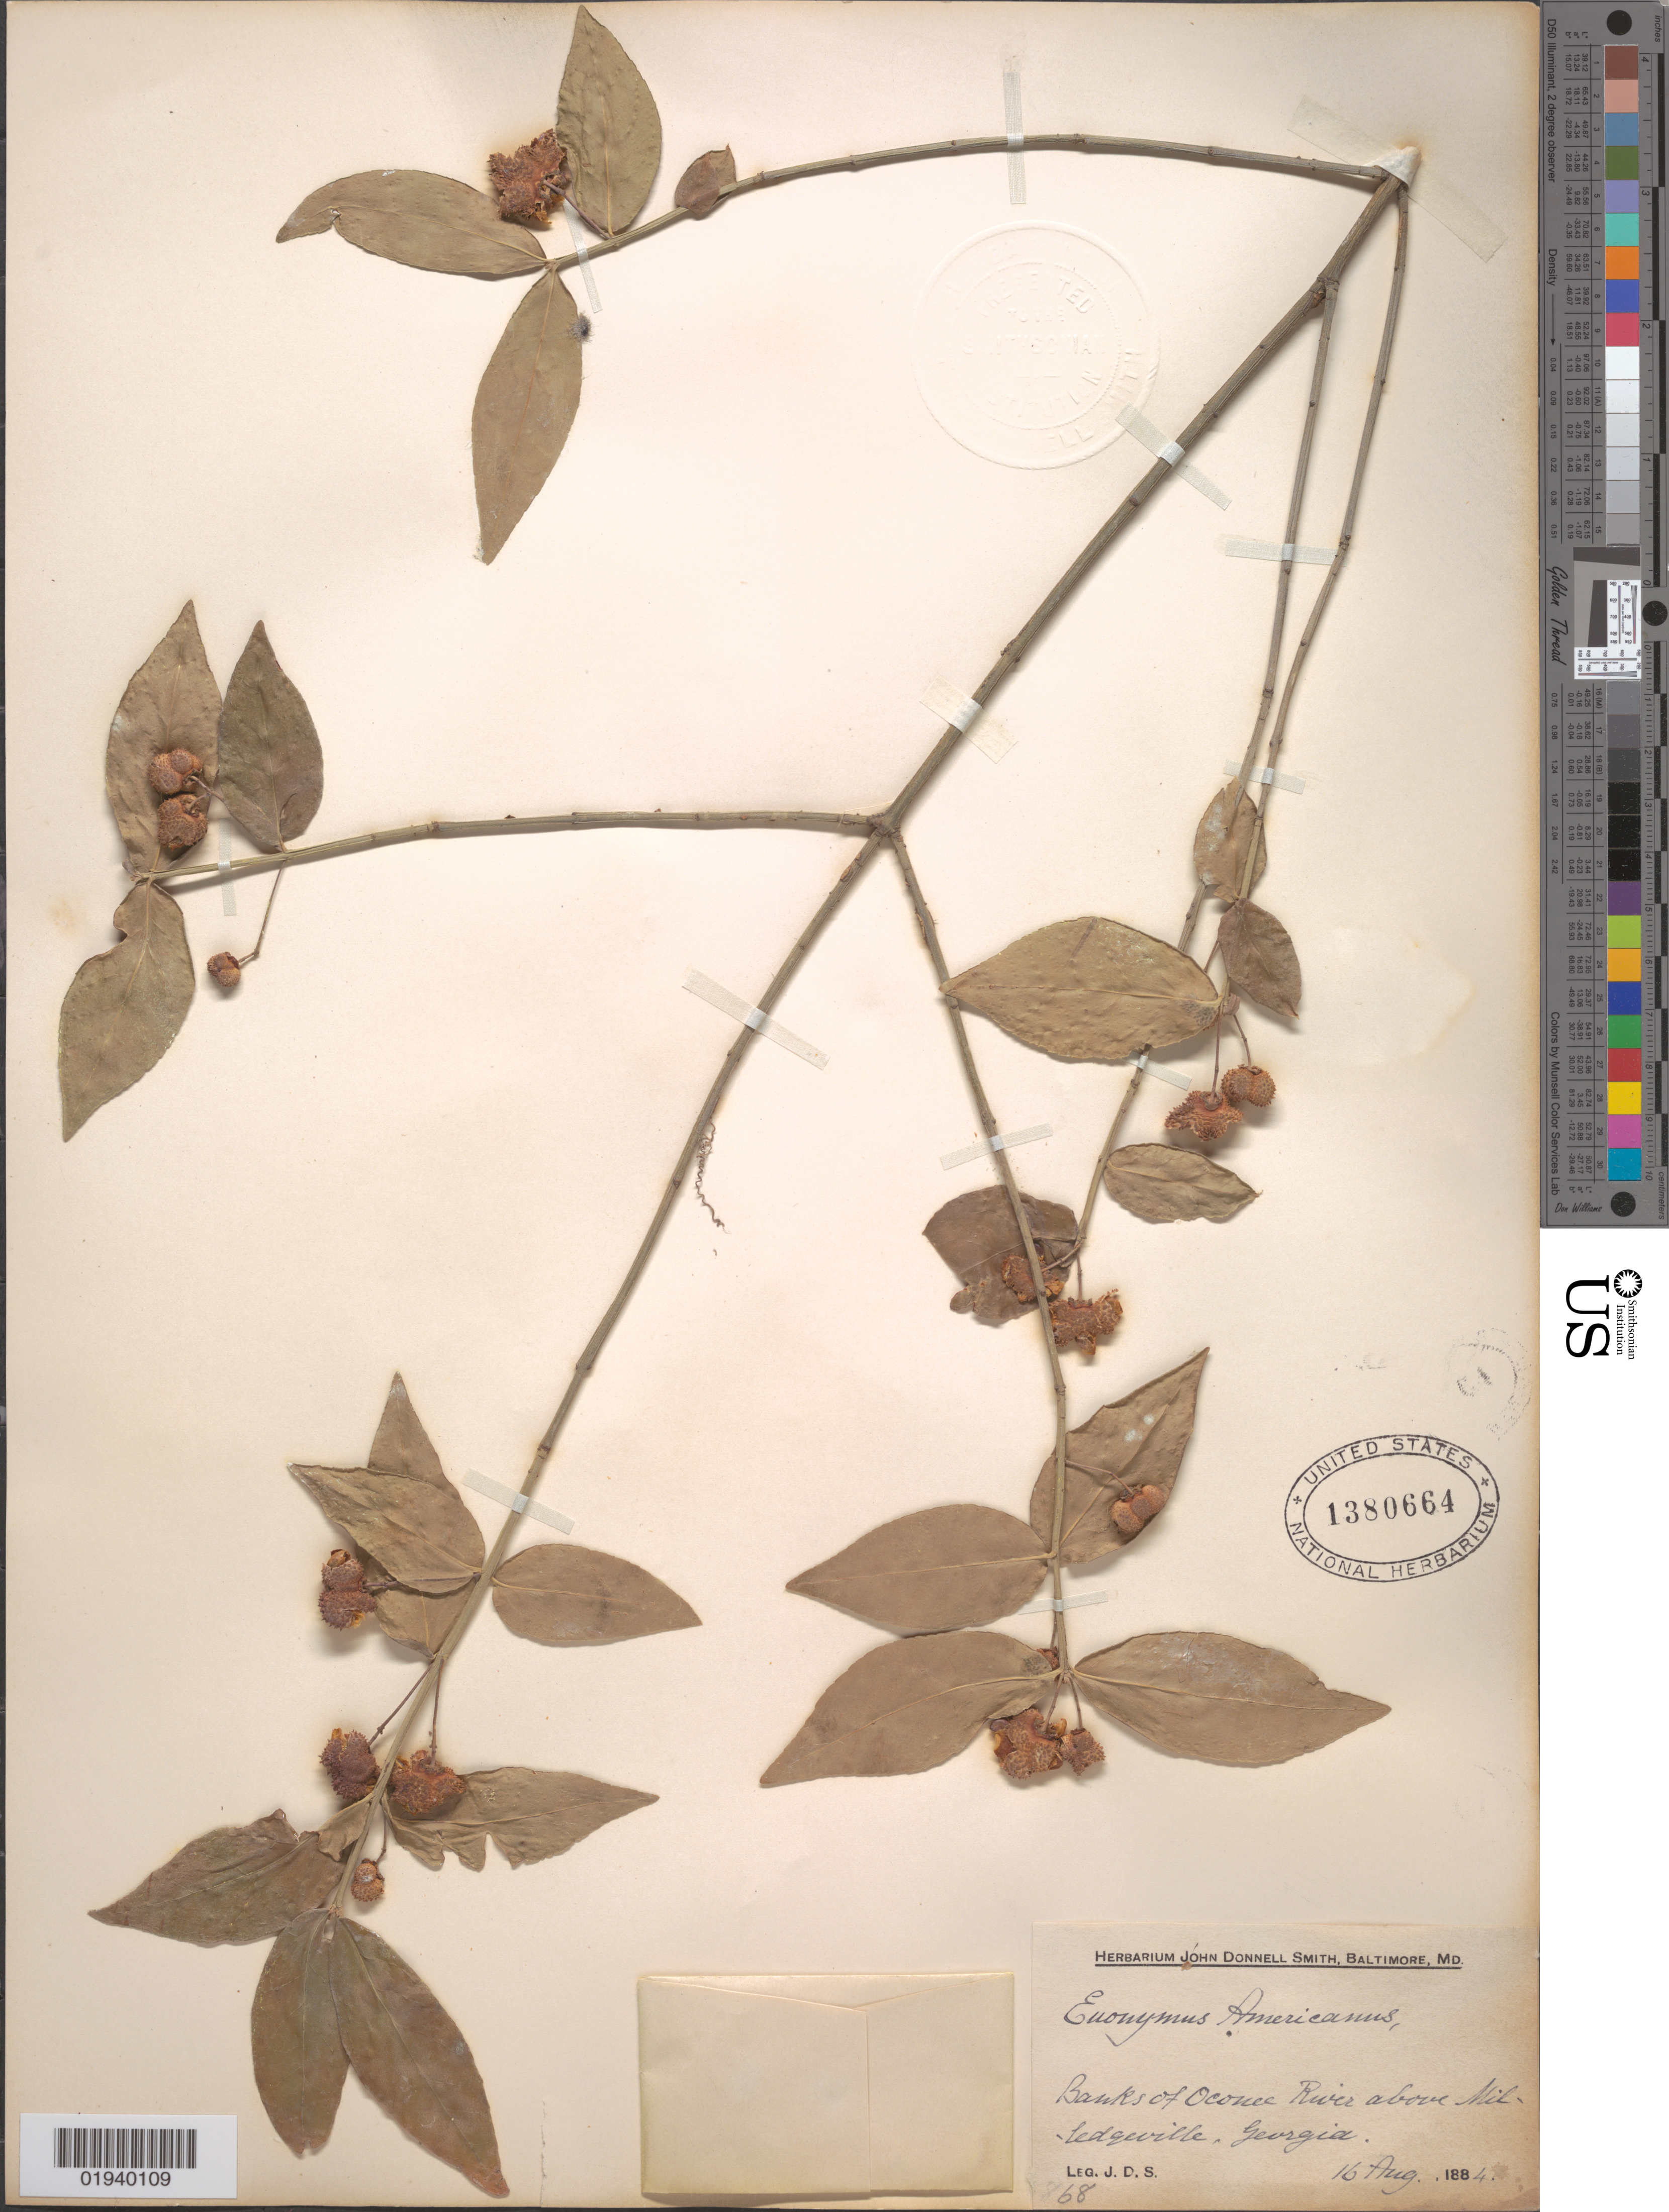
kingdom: Plantae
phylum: Tracheophyta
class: Magnoliopsida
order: Celastrales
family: Celastraceae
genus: Euonymus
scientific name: Euonymus americanus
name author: L.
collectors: J. Donnell Smith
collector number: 68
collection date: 1884-08-16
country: United States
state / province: Georgia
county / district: Baldwin County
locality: Oconee River, above Milledgeville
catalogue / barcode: US 1380664